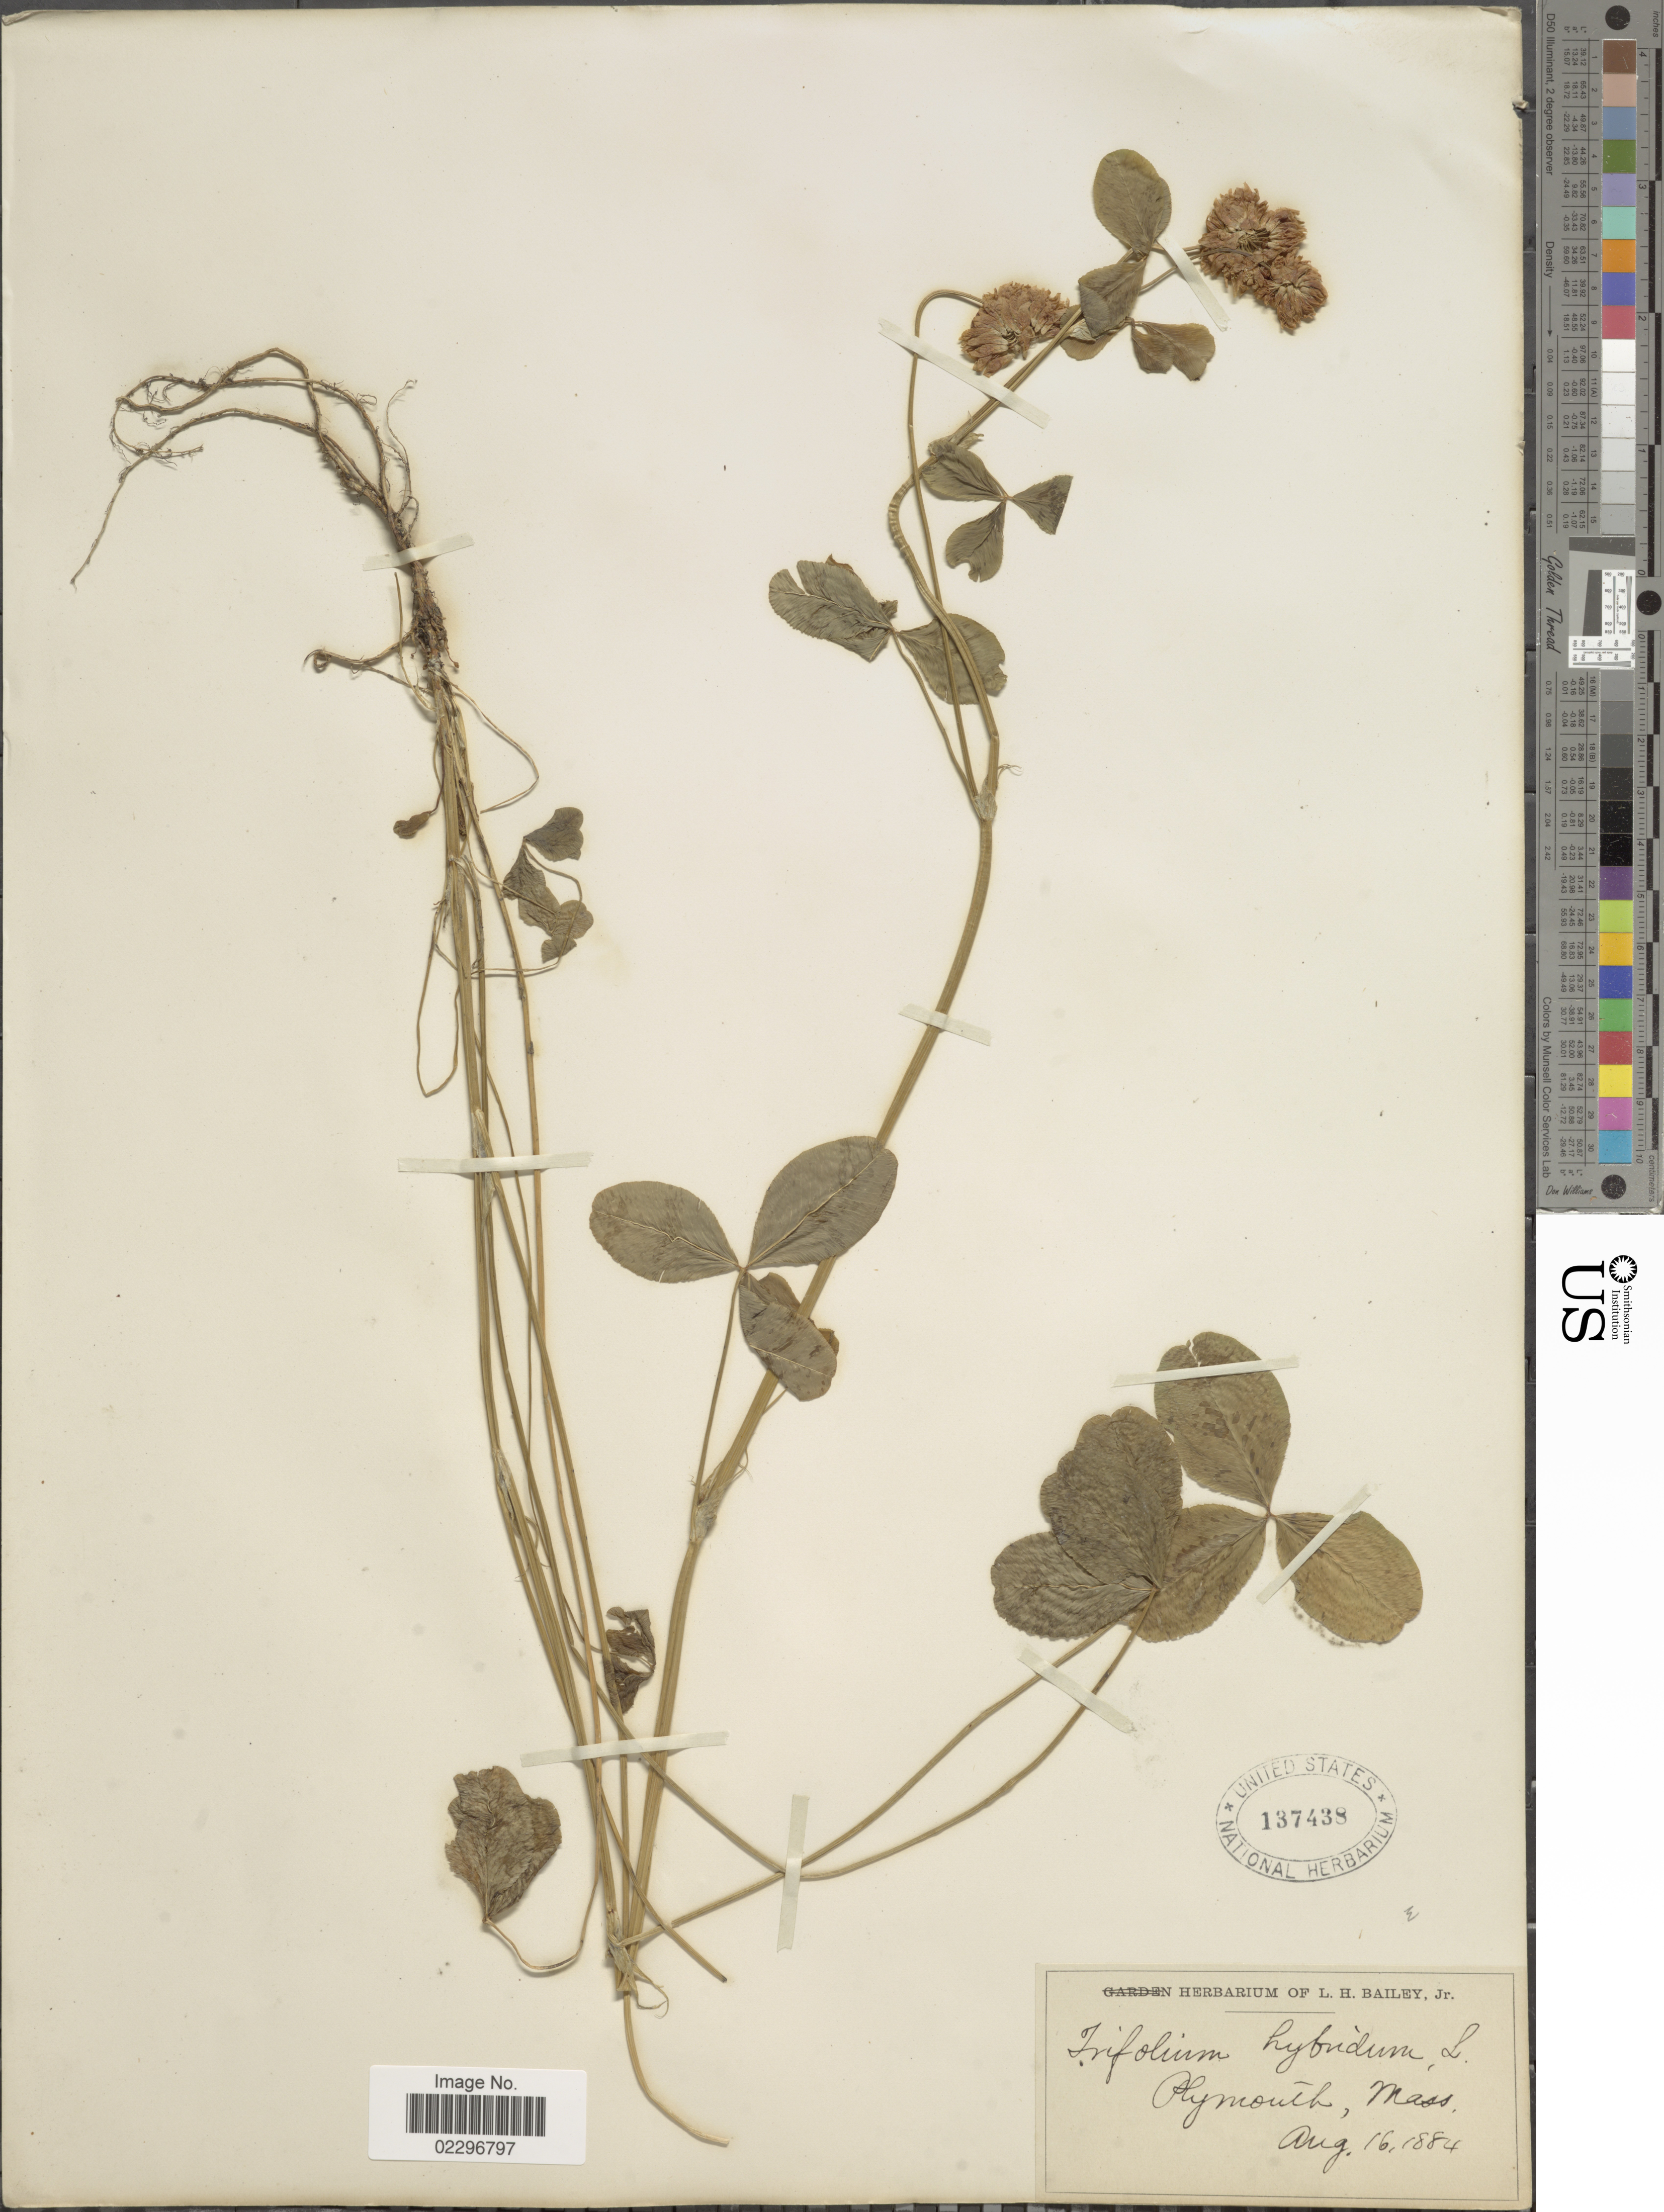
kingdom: Plantae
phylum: Tracheophyta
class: Magnoliopsida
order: Fabales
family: Fabaceae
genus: Trifolium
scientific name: Trifolium hybridum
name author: L.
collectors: ex herb. L. H. Bailey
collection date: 1884-08-16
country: United States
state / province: Massachusetts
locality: Plymouth.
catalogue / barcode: US 137438